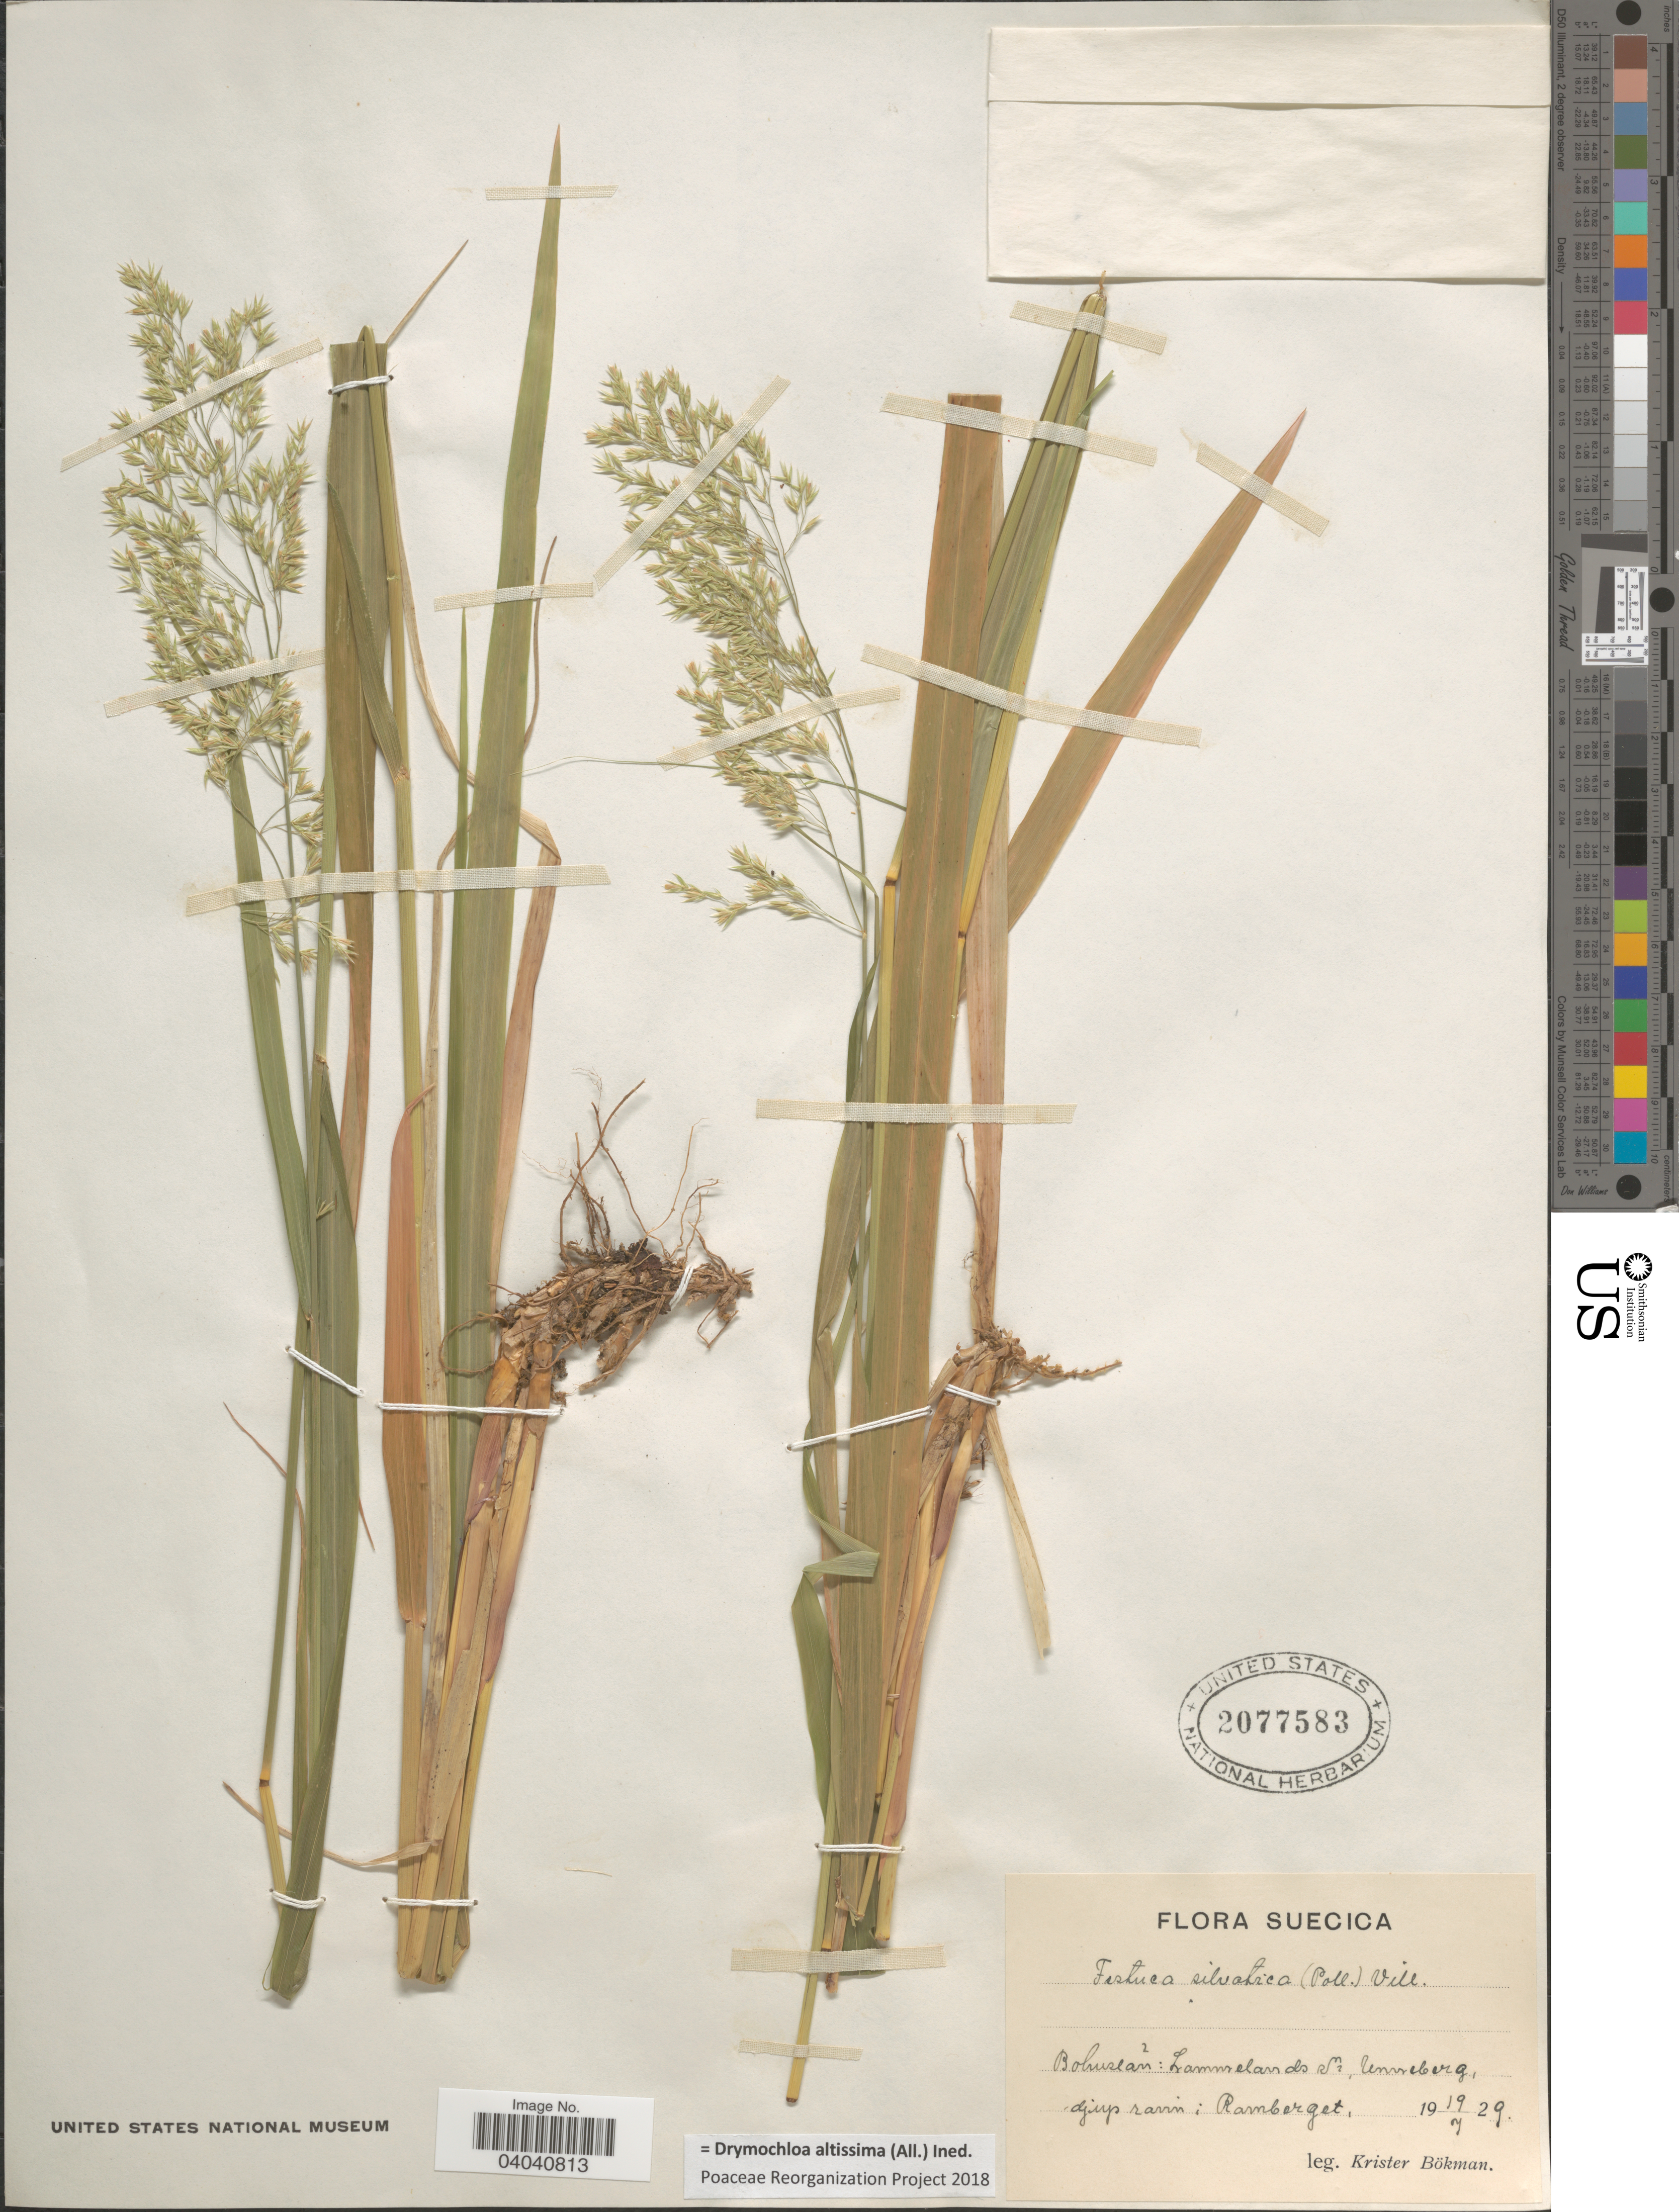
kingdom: Plantae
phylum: Tracheophyta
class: Liliopsida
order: Poales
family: Poaceae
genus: Drymochloa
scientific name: Drymochloa altissima (All.) ined.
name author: (All.)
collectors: K. Bökman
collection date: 1929-07-19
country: Sweden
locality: Suecica. Bohuslän: Lammelands sn, Lenneberg, djup ravin: Ramberget.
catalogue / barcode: US 2077583